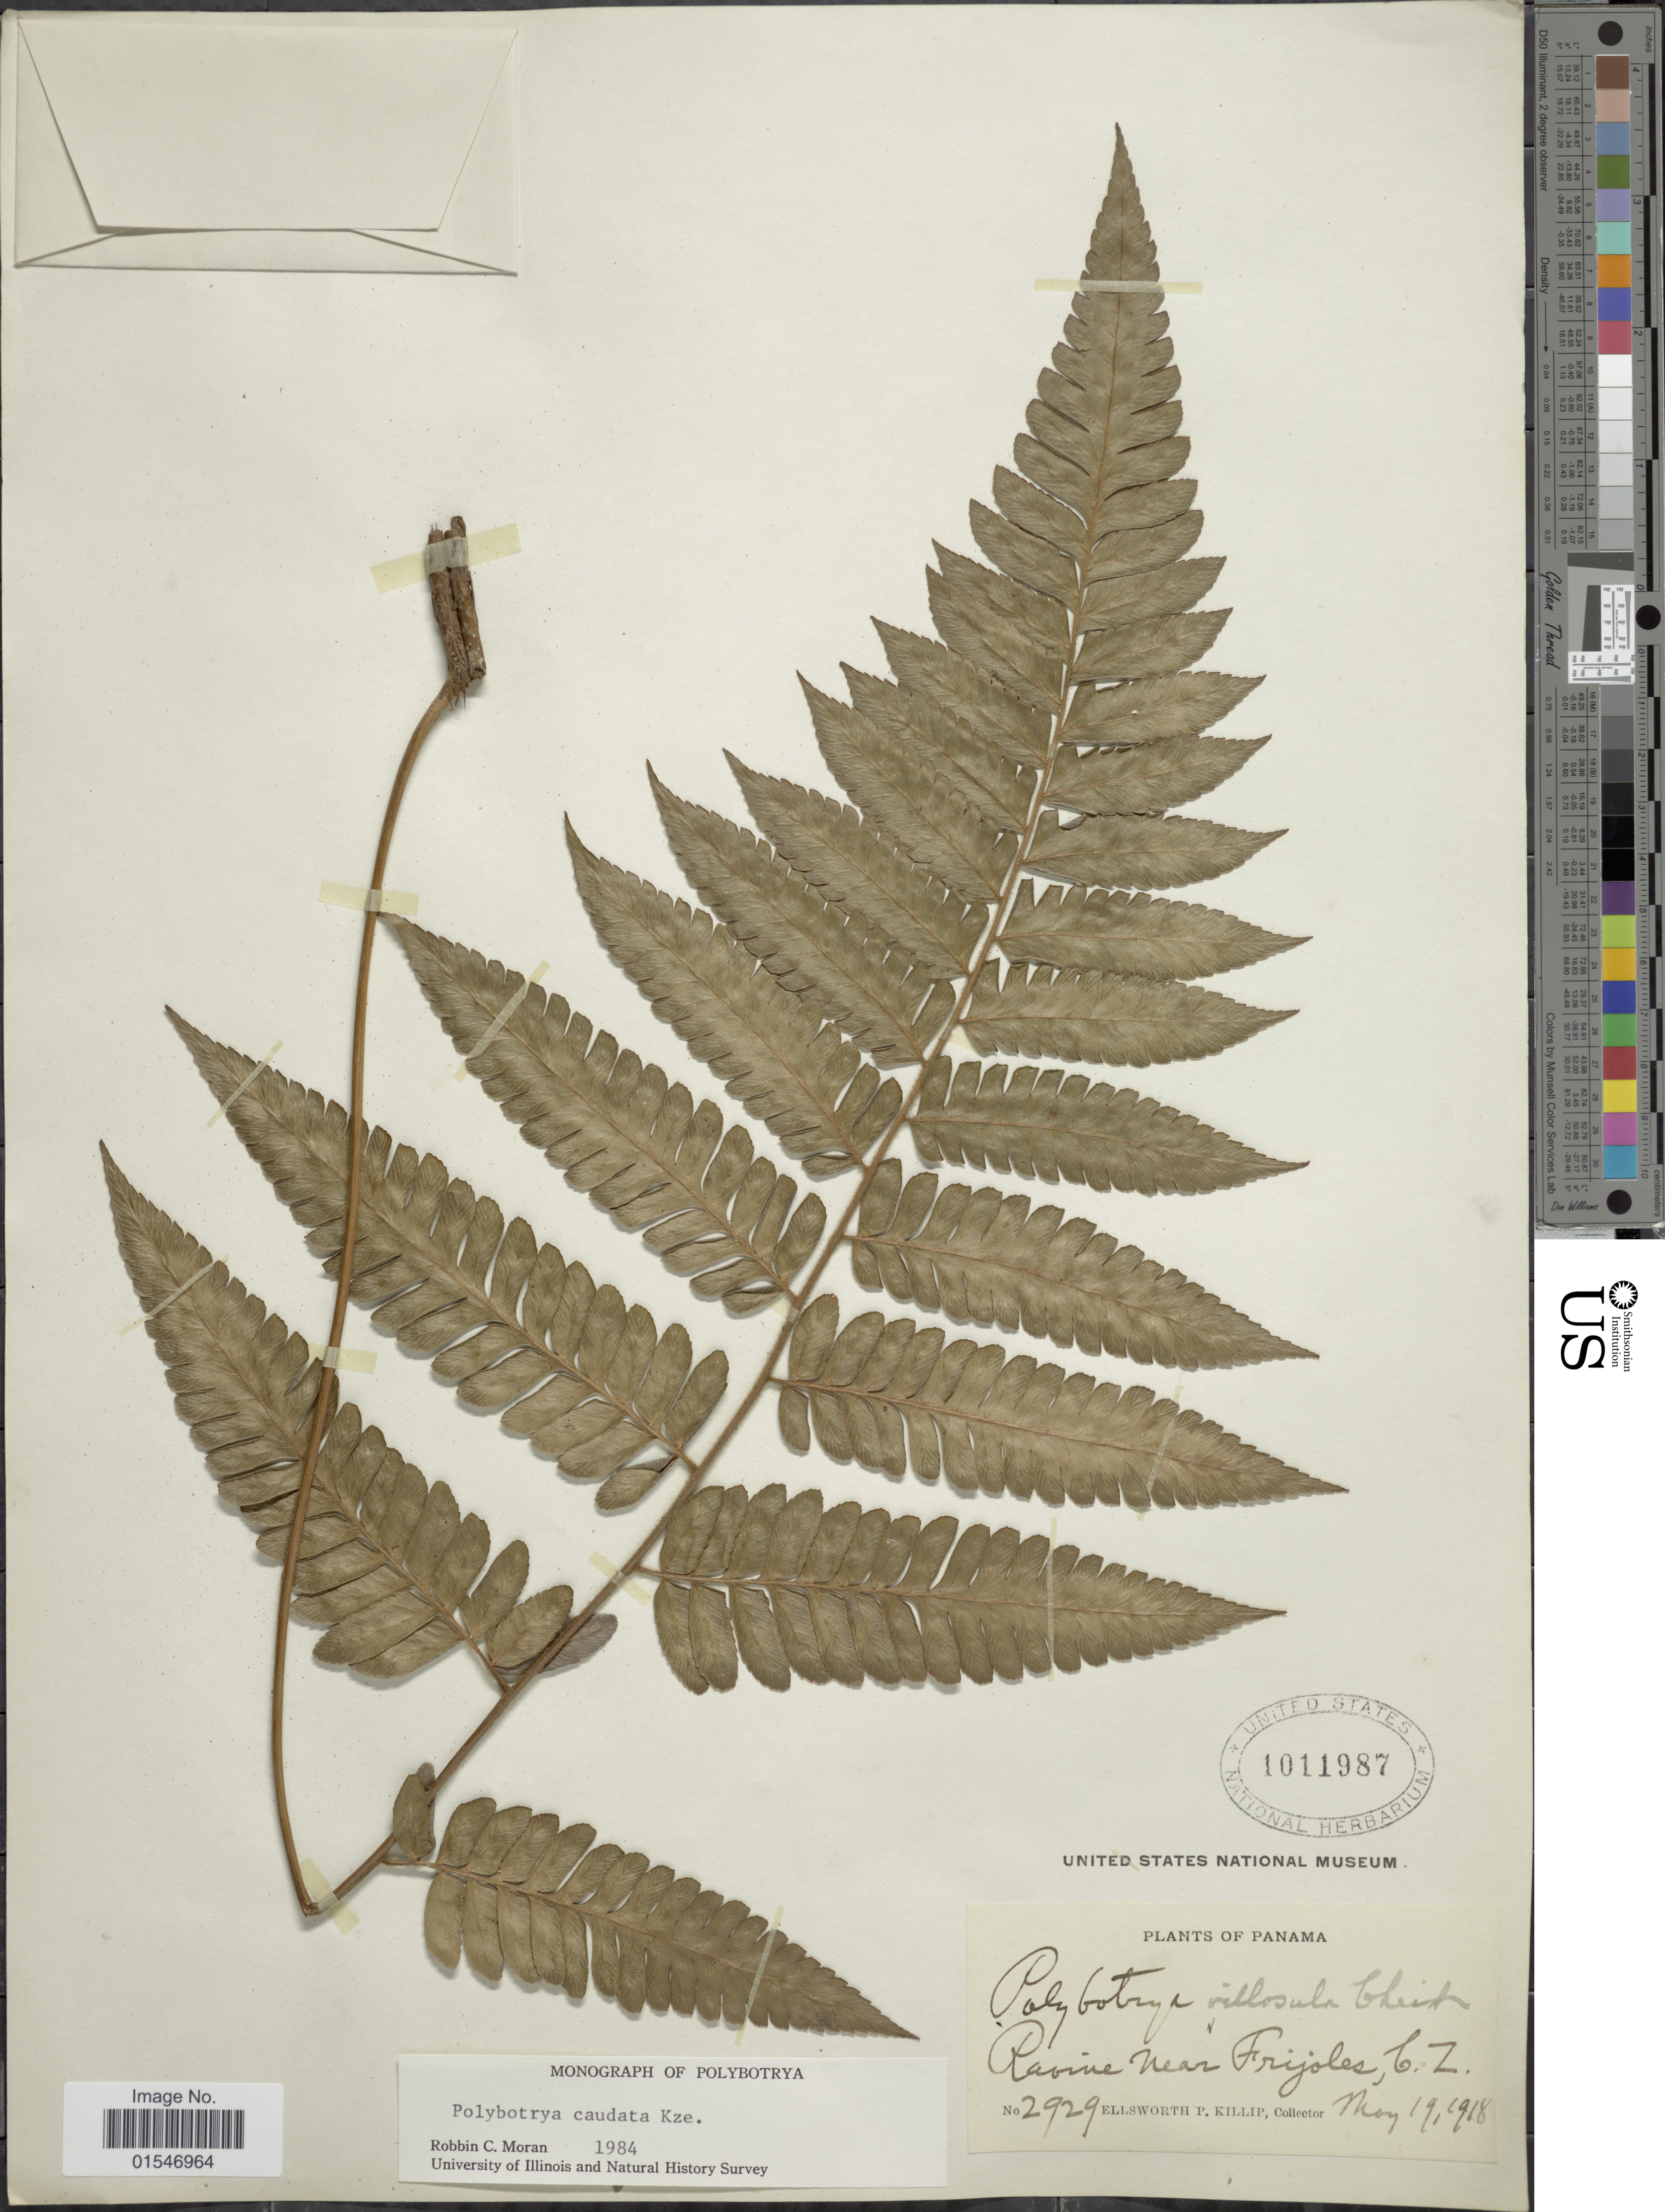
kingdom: Plantae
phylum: Tracheophyta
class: Polypodiopsida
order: Polypodiales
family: Dryopteridaceae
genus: Polybotrya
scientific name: Polybotrya caudata f. caudata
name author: Kunze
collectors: E. P. Killip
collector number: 2929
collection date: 1918-05-19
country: Panama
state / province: Colón / Panamá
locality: Panama. Ravine near Frijoles, C. Z.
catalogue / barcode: US 1011987